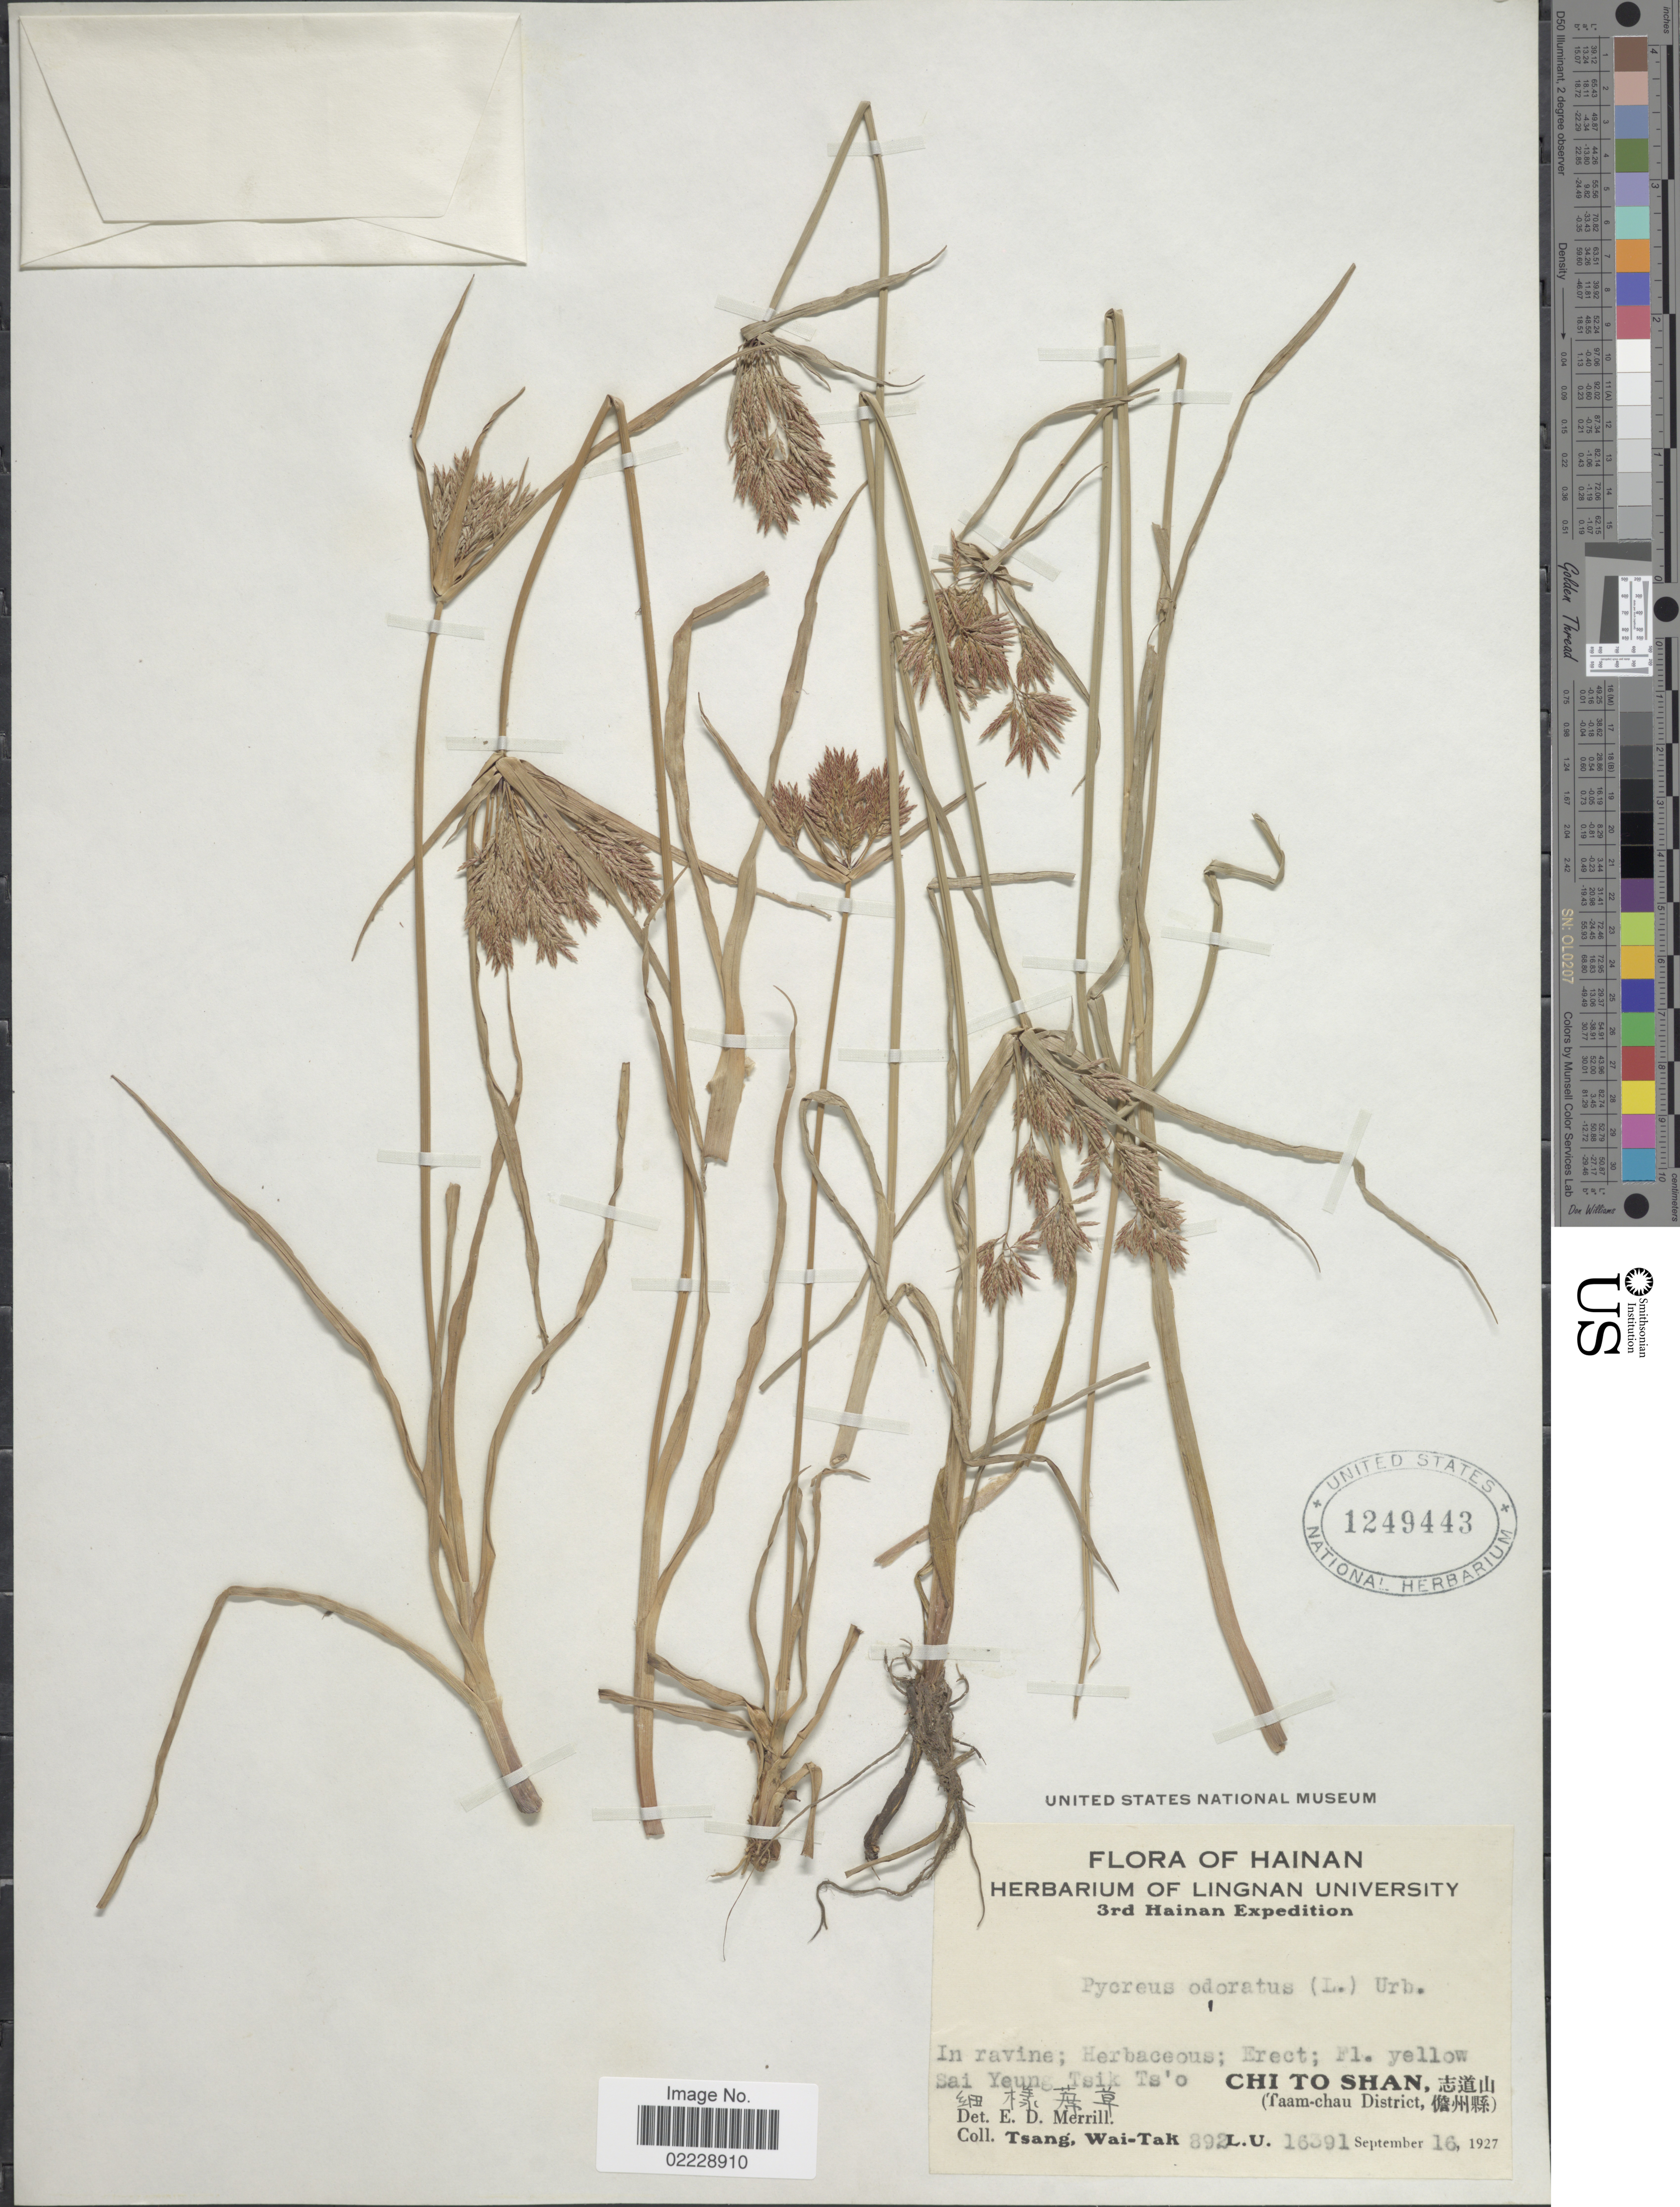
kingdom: Plantae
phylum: Tracheophyta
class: Liliopsida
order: Poales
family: Cyperaceae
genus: Cyperus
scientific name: Cyperus polystachyos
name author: Rottb.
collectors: W. T. Tsang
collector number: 892/L.U. 16391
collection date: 1927-09-16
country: China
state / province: Hainan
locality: Sai Yeung Tsik Ts'o. Chi To Shan. ('faam-chau District)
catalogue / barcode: US 1249443